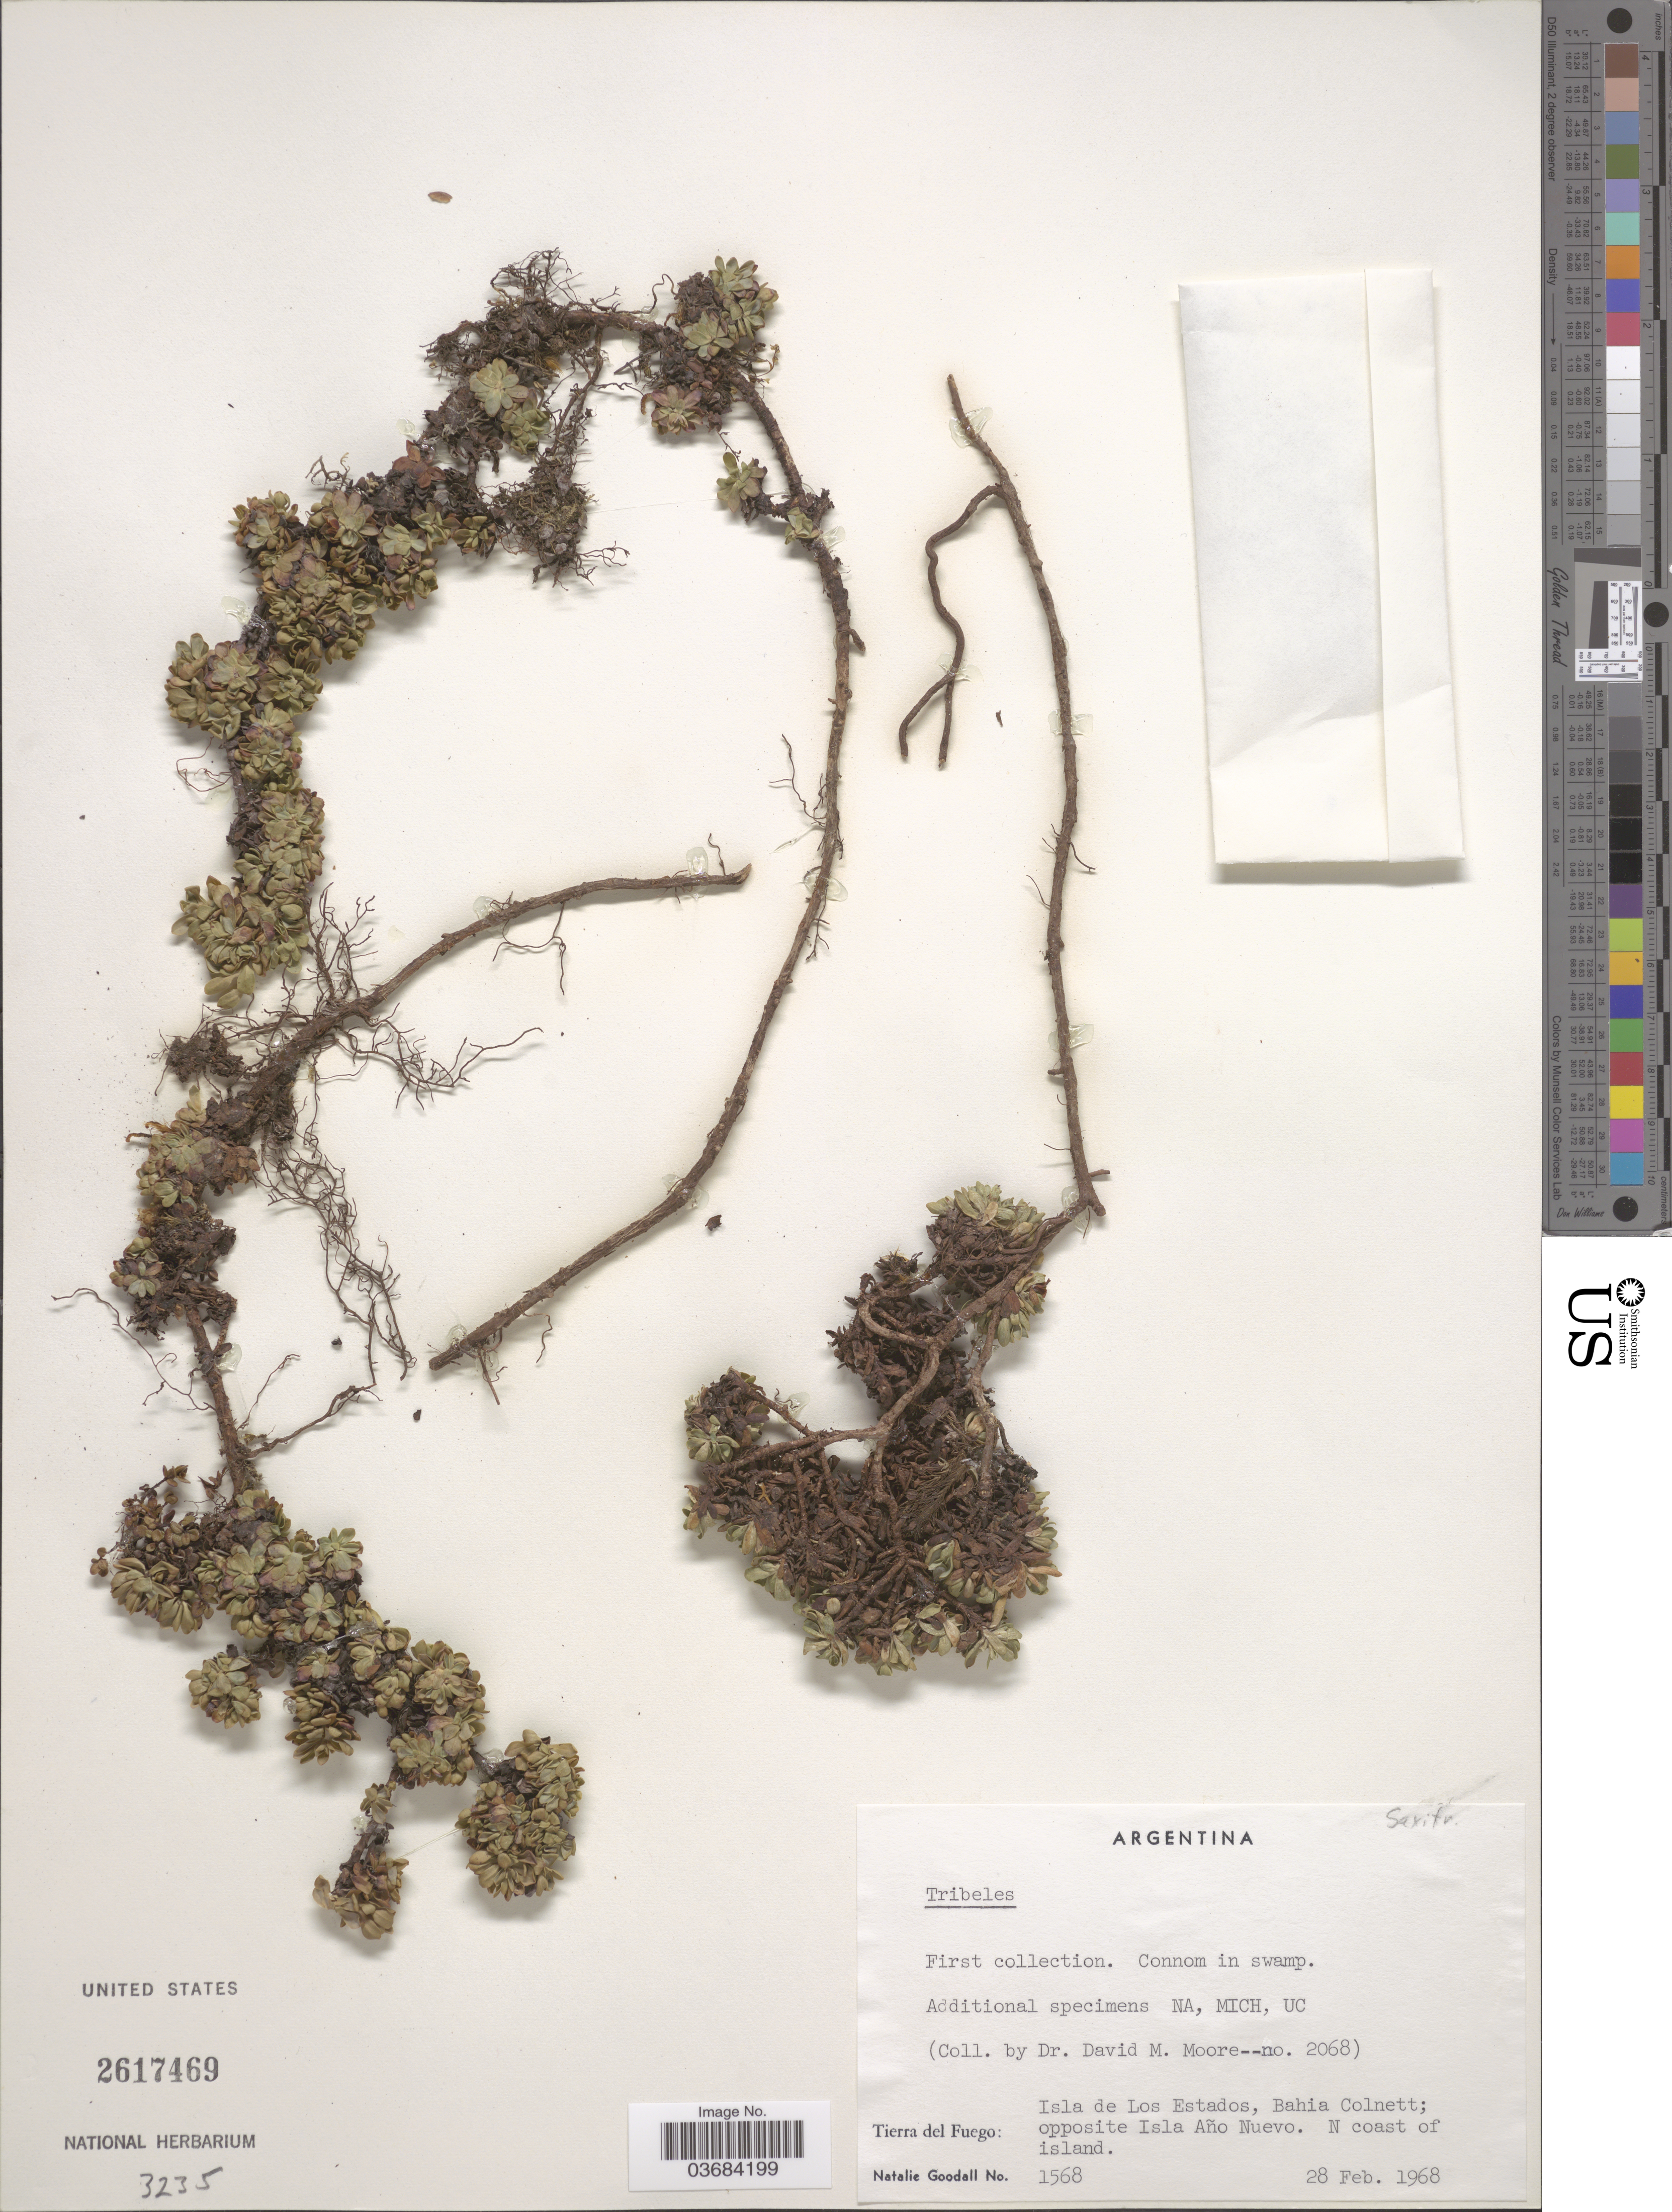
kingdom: Plantae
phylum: Tracheophyta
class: Magnoliopsida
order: Escalloniales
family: Escalloniaceae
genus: Tribeles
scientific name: Tribeles sp.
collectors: D. Moore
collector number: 2068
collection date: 1968-02-28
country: Argentina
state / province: Tierra del Fuego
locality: Isla de Los Estados, Bahia Colnett; opposite Isla Año Nuevo. N coast of island.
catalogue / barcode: US 2617469